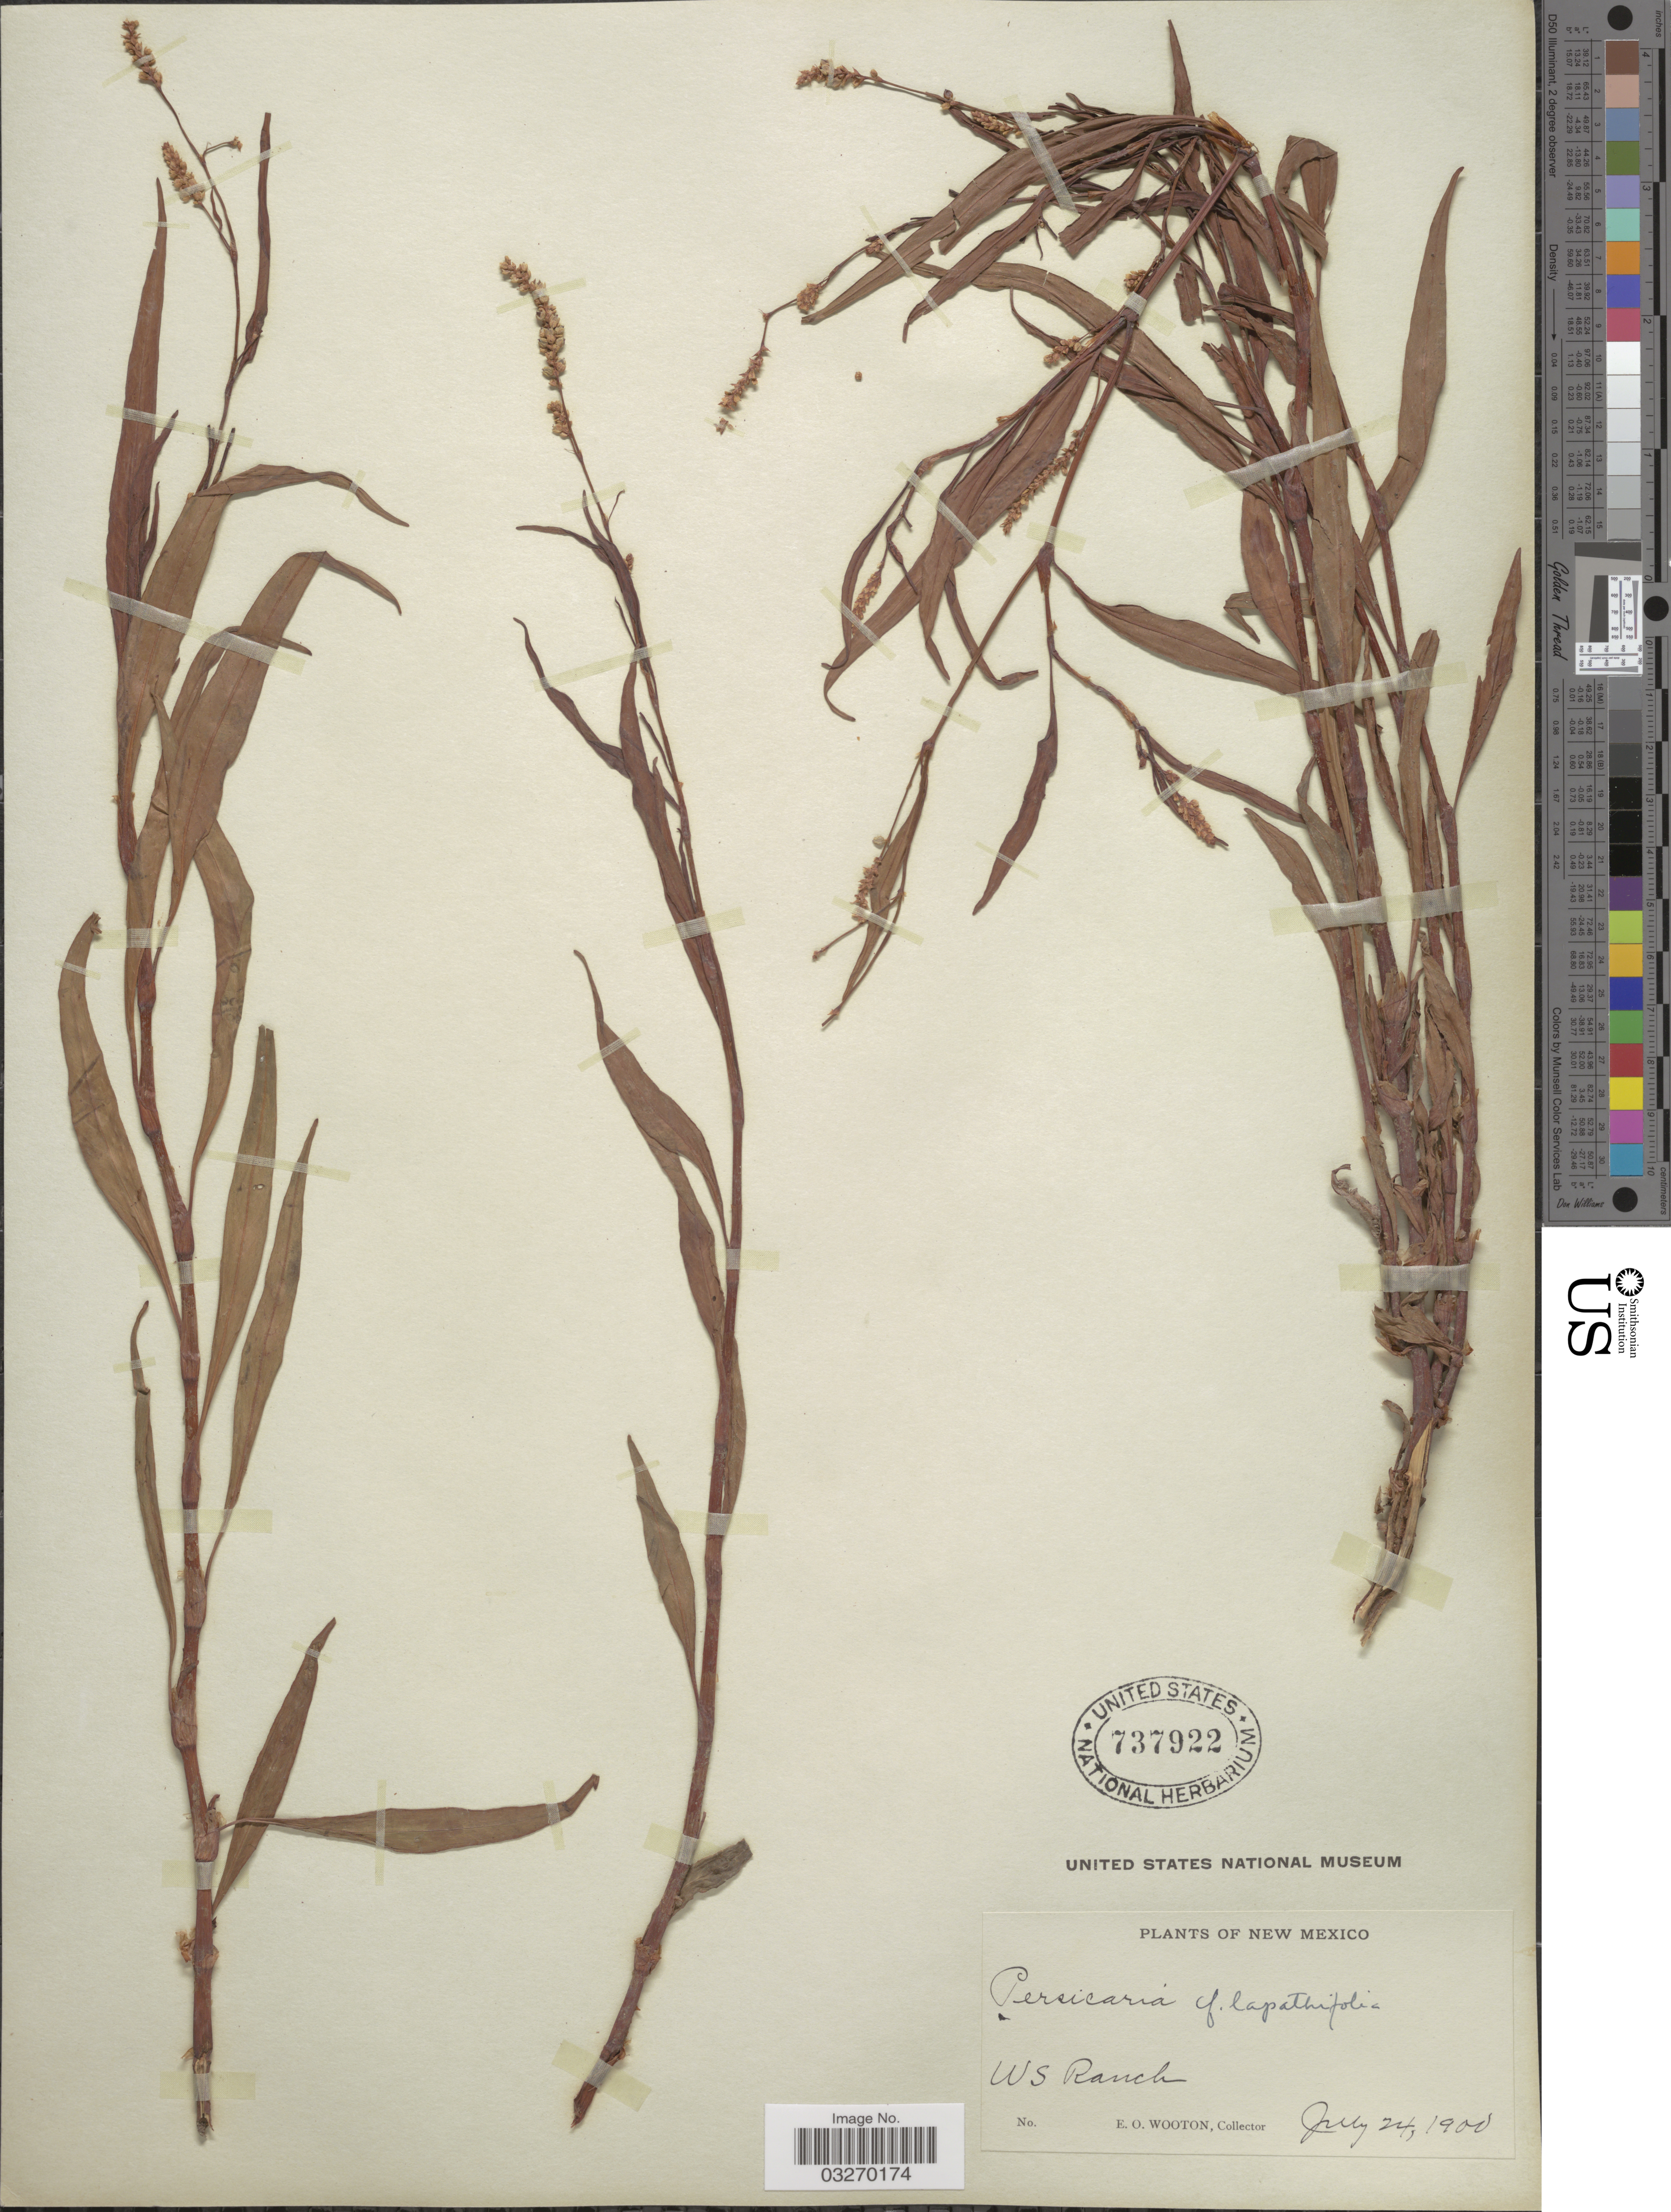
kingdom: Plantae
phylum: Tracheophyta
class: Magnoliopsida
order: Caryophyllales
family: Polygonaceae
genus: Persicaria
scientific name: Persicaria lapathifolia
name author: (L.) Delarbre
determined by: Atha, D. E.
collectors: E. O. Wooton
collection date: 1900-07-24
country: United States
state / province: New Mexico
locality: WS Ranch.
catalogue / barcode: US 737922